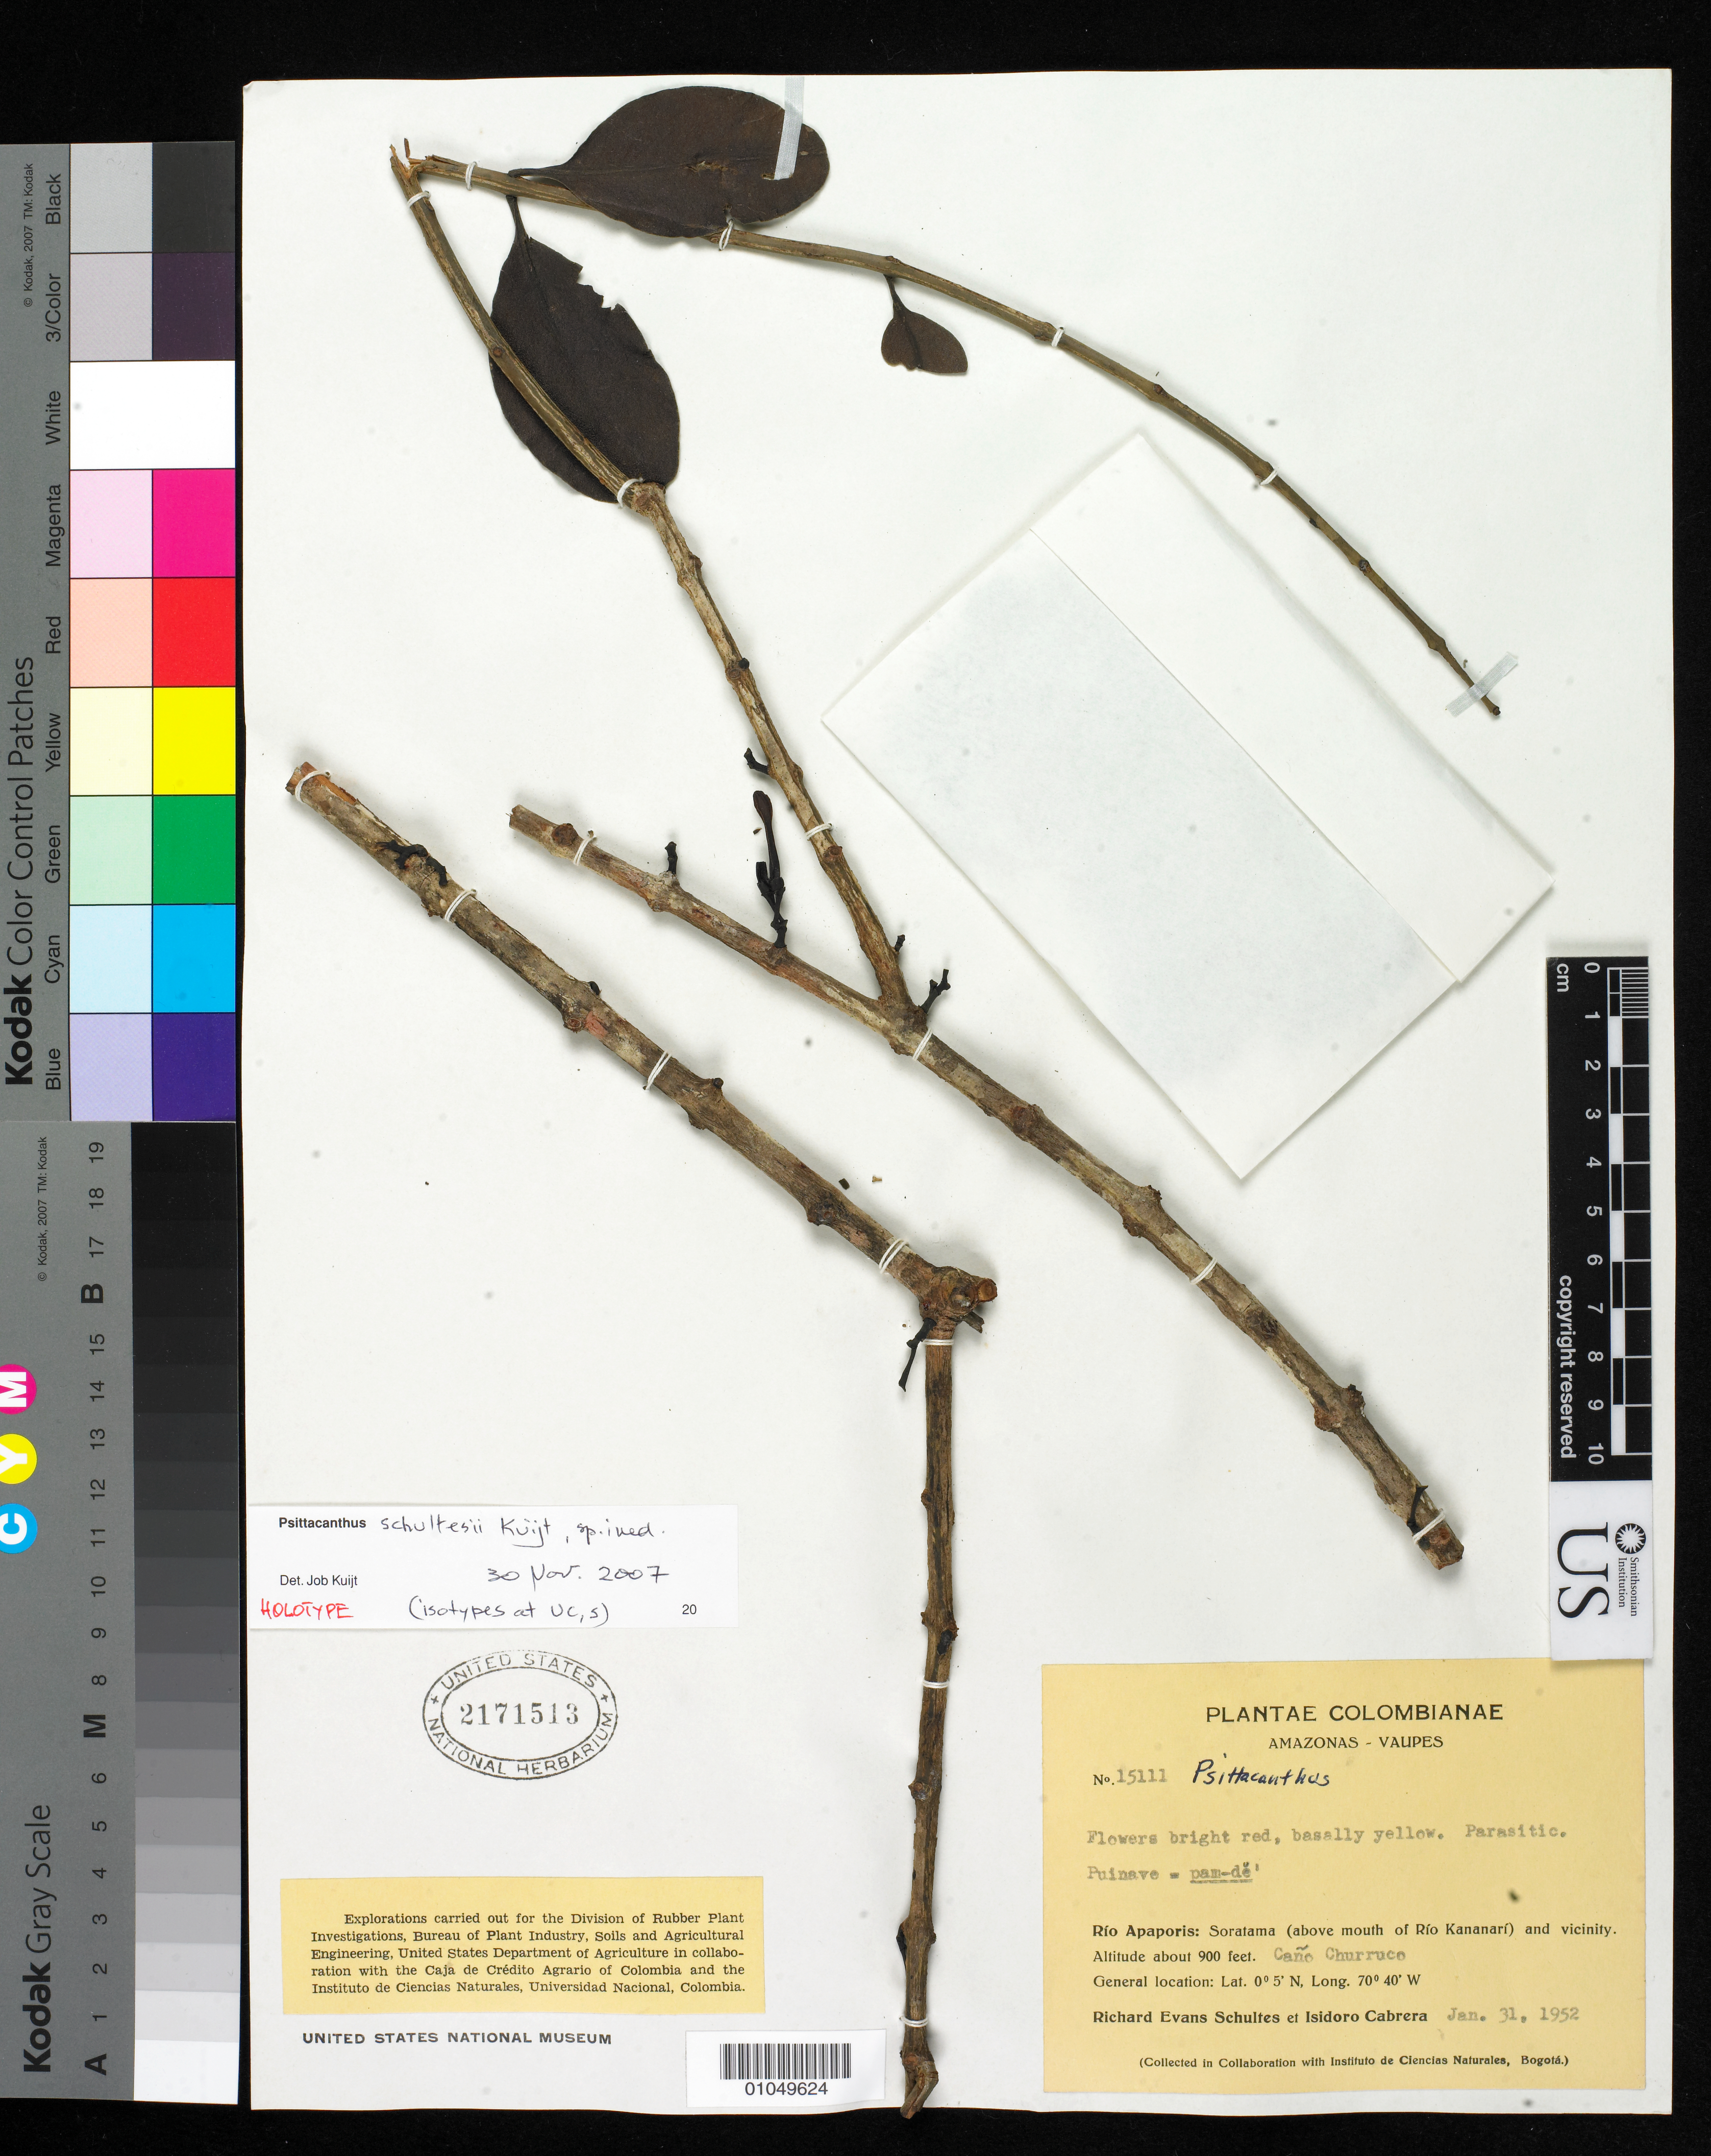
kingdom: Plantae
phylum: Tracheophyta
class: Magnoliopsida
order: Santalales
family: Loranthaceae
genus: Psittacanthus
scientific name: Psittacanthus schultesii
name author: Kuijt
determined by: Kuijt, Job, (CANADA)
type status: Holotype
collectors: R. E. Schultes & I. Cabrera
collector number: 15111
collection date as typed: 31 Jan 1952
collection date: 1952-01-31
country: Colombia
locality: Amazonas-Vaupes. Río Apaporis: Sorotama (above mouth of Río Kananarí) and vicinity. Caño Churruco.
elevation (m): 274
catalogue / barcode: US 2171513